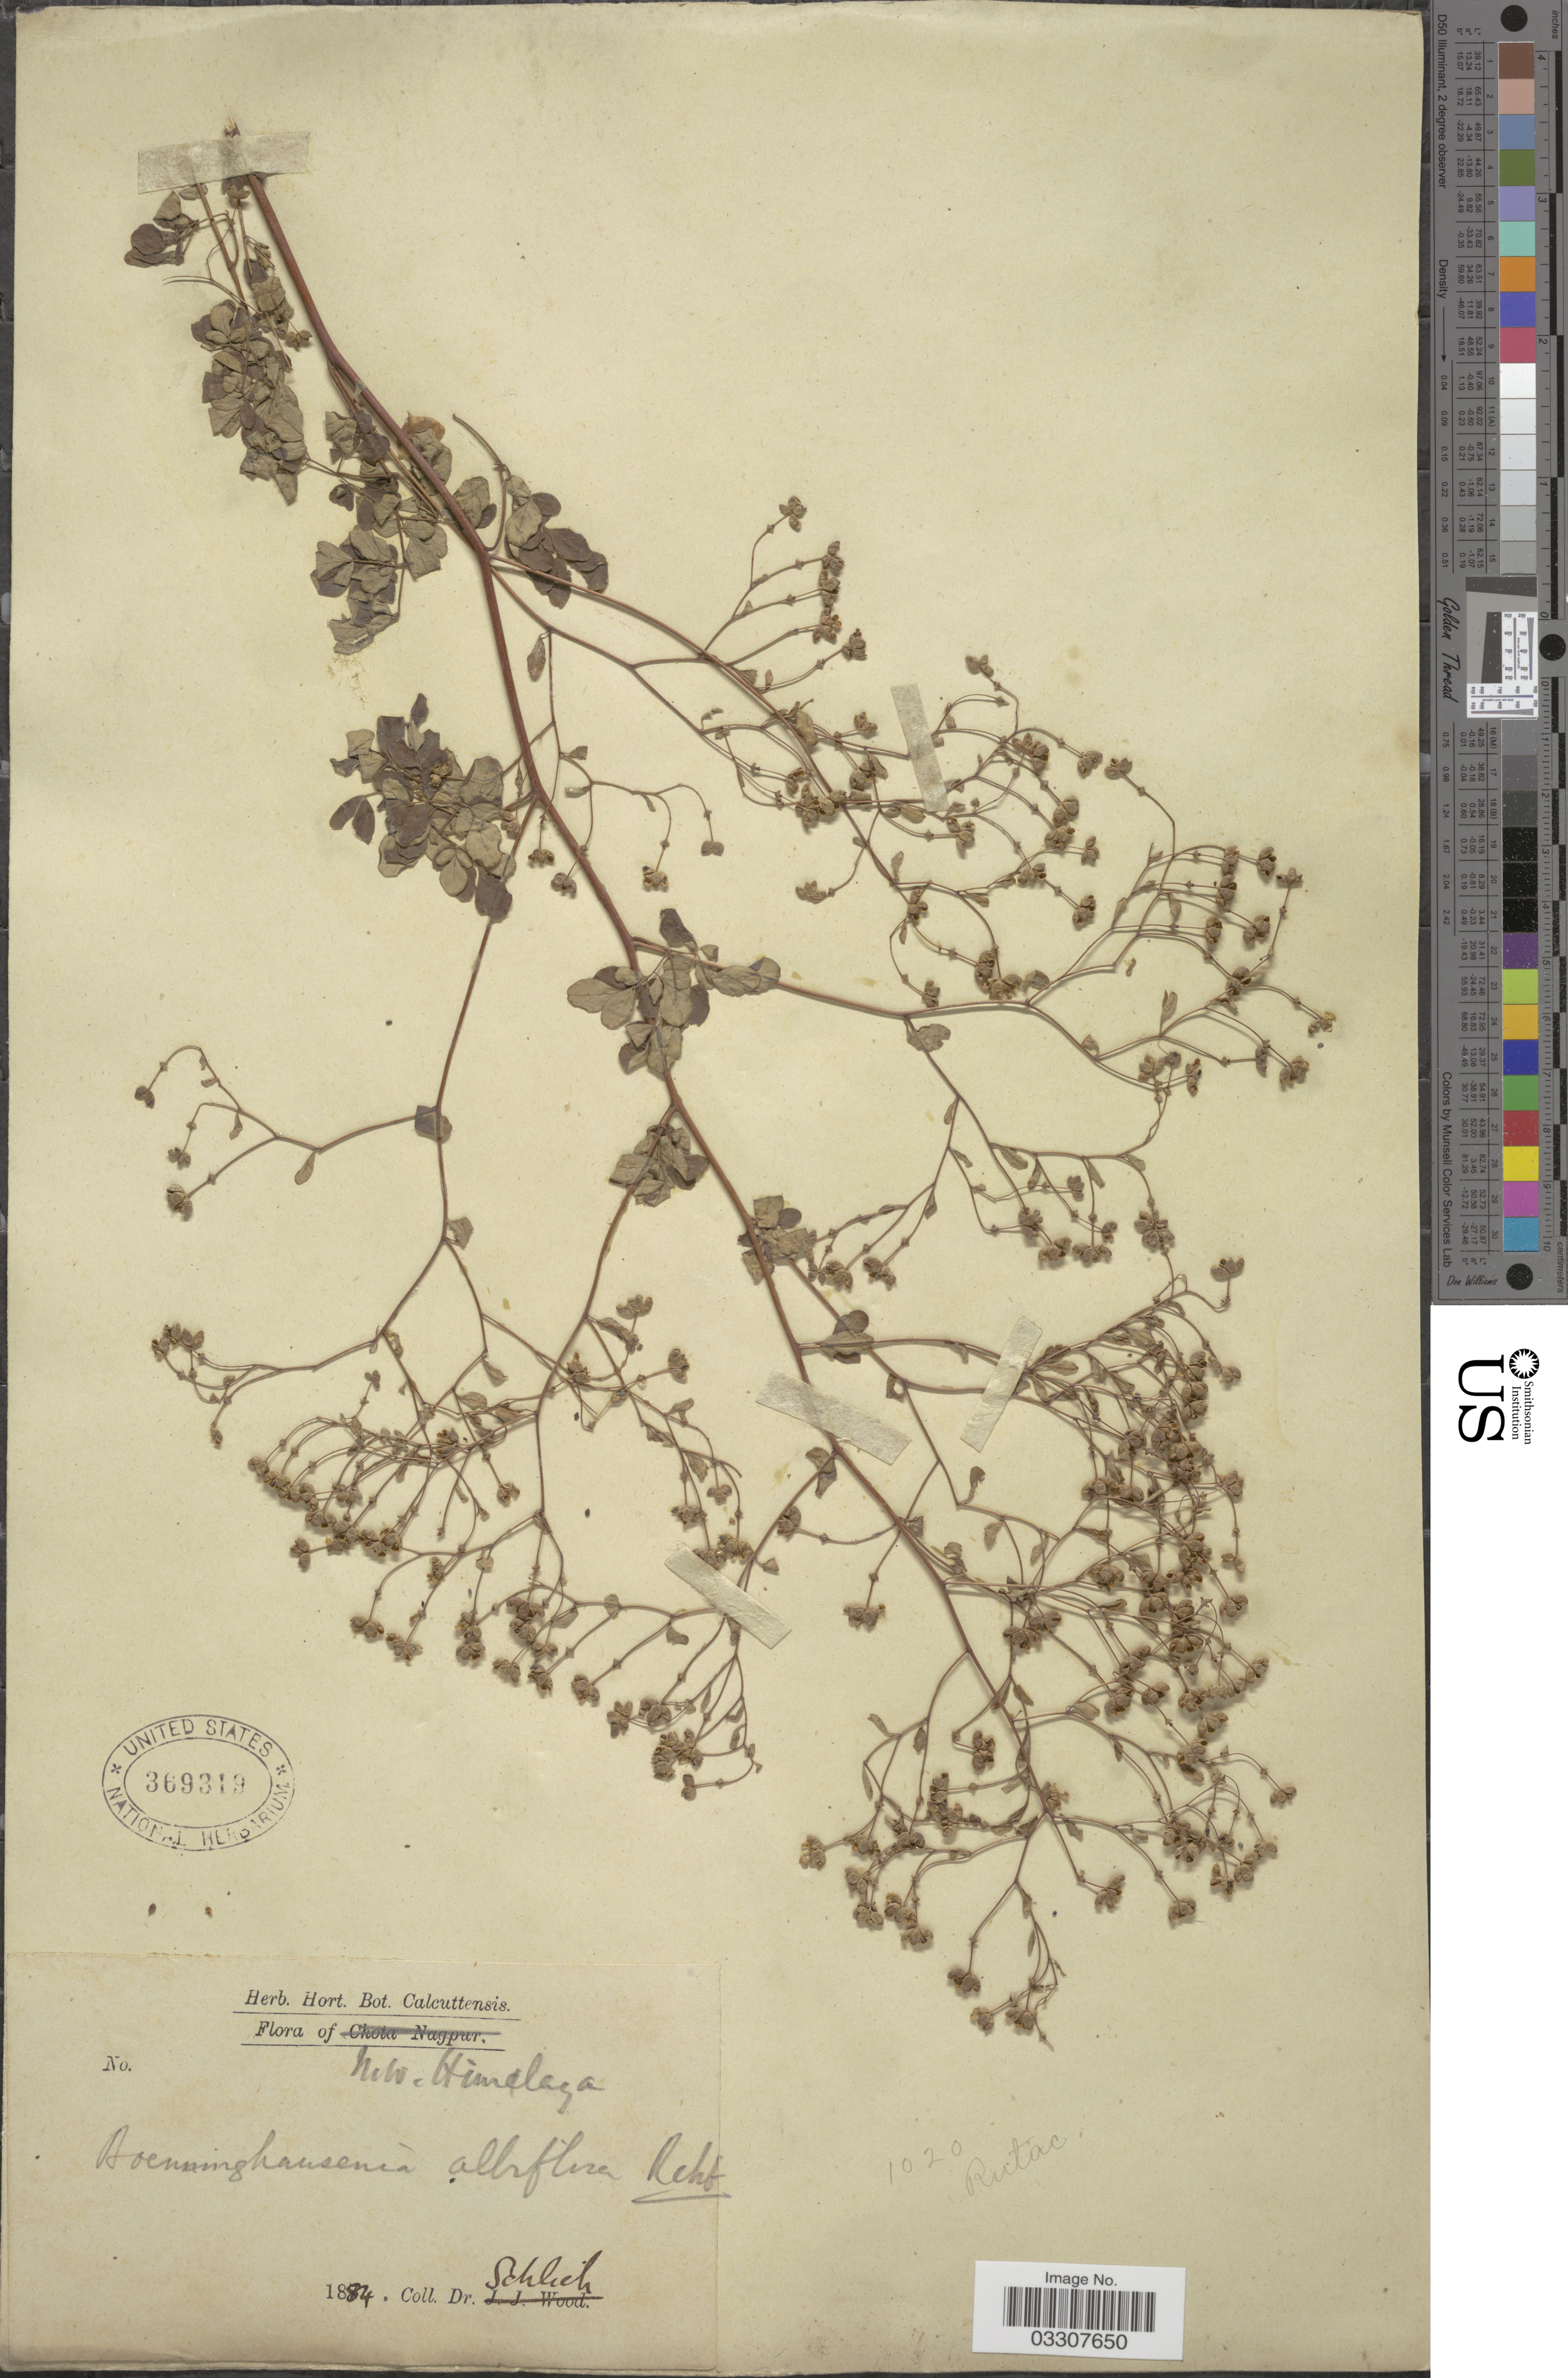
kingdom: Plantae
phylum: Tracheophyta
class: Magnoliopsida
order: Sapindales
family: Rutaceae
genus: Boenninghausenia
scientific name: Boenninghausenia albiflora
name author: (Hook.) Meisn.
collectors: -. Schlich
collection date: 1884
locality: N.W. Himalaya.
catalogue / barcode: US 369319